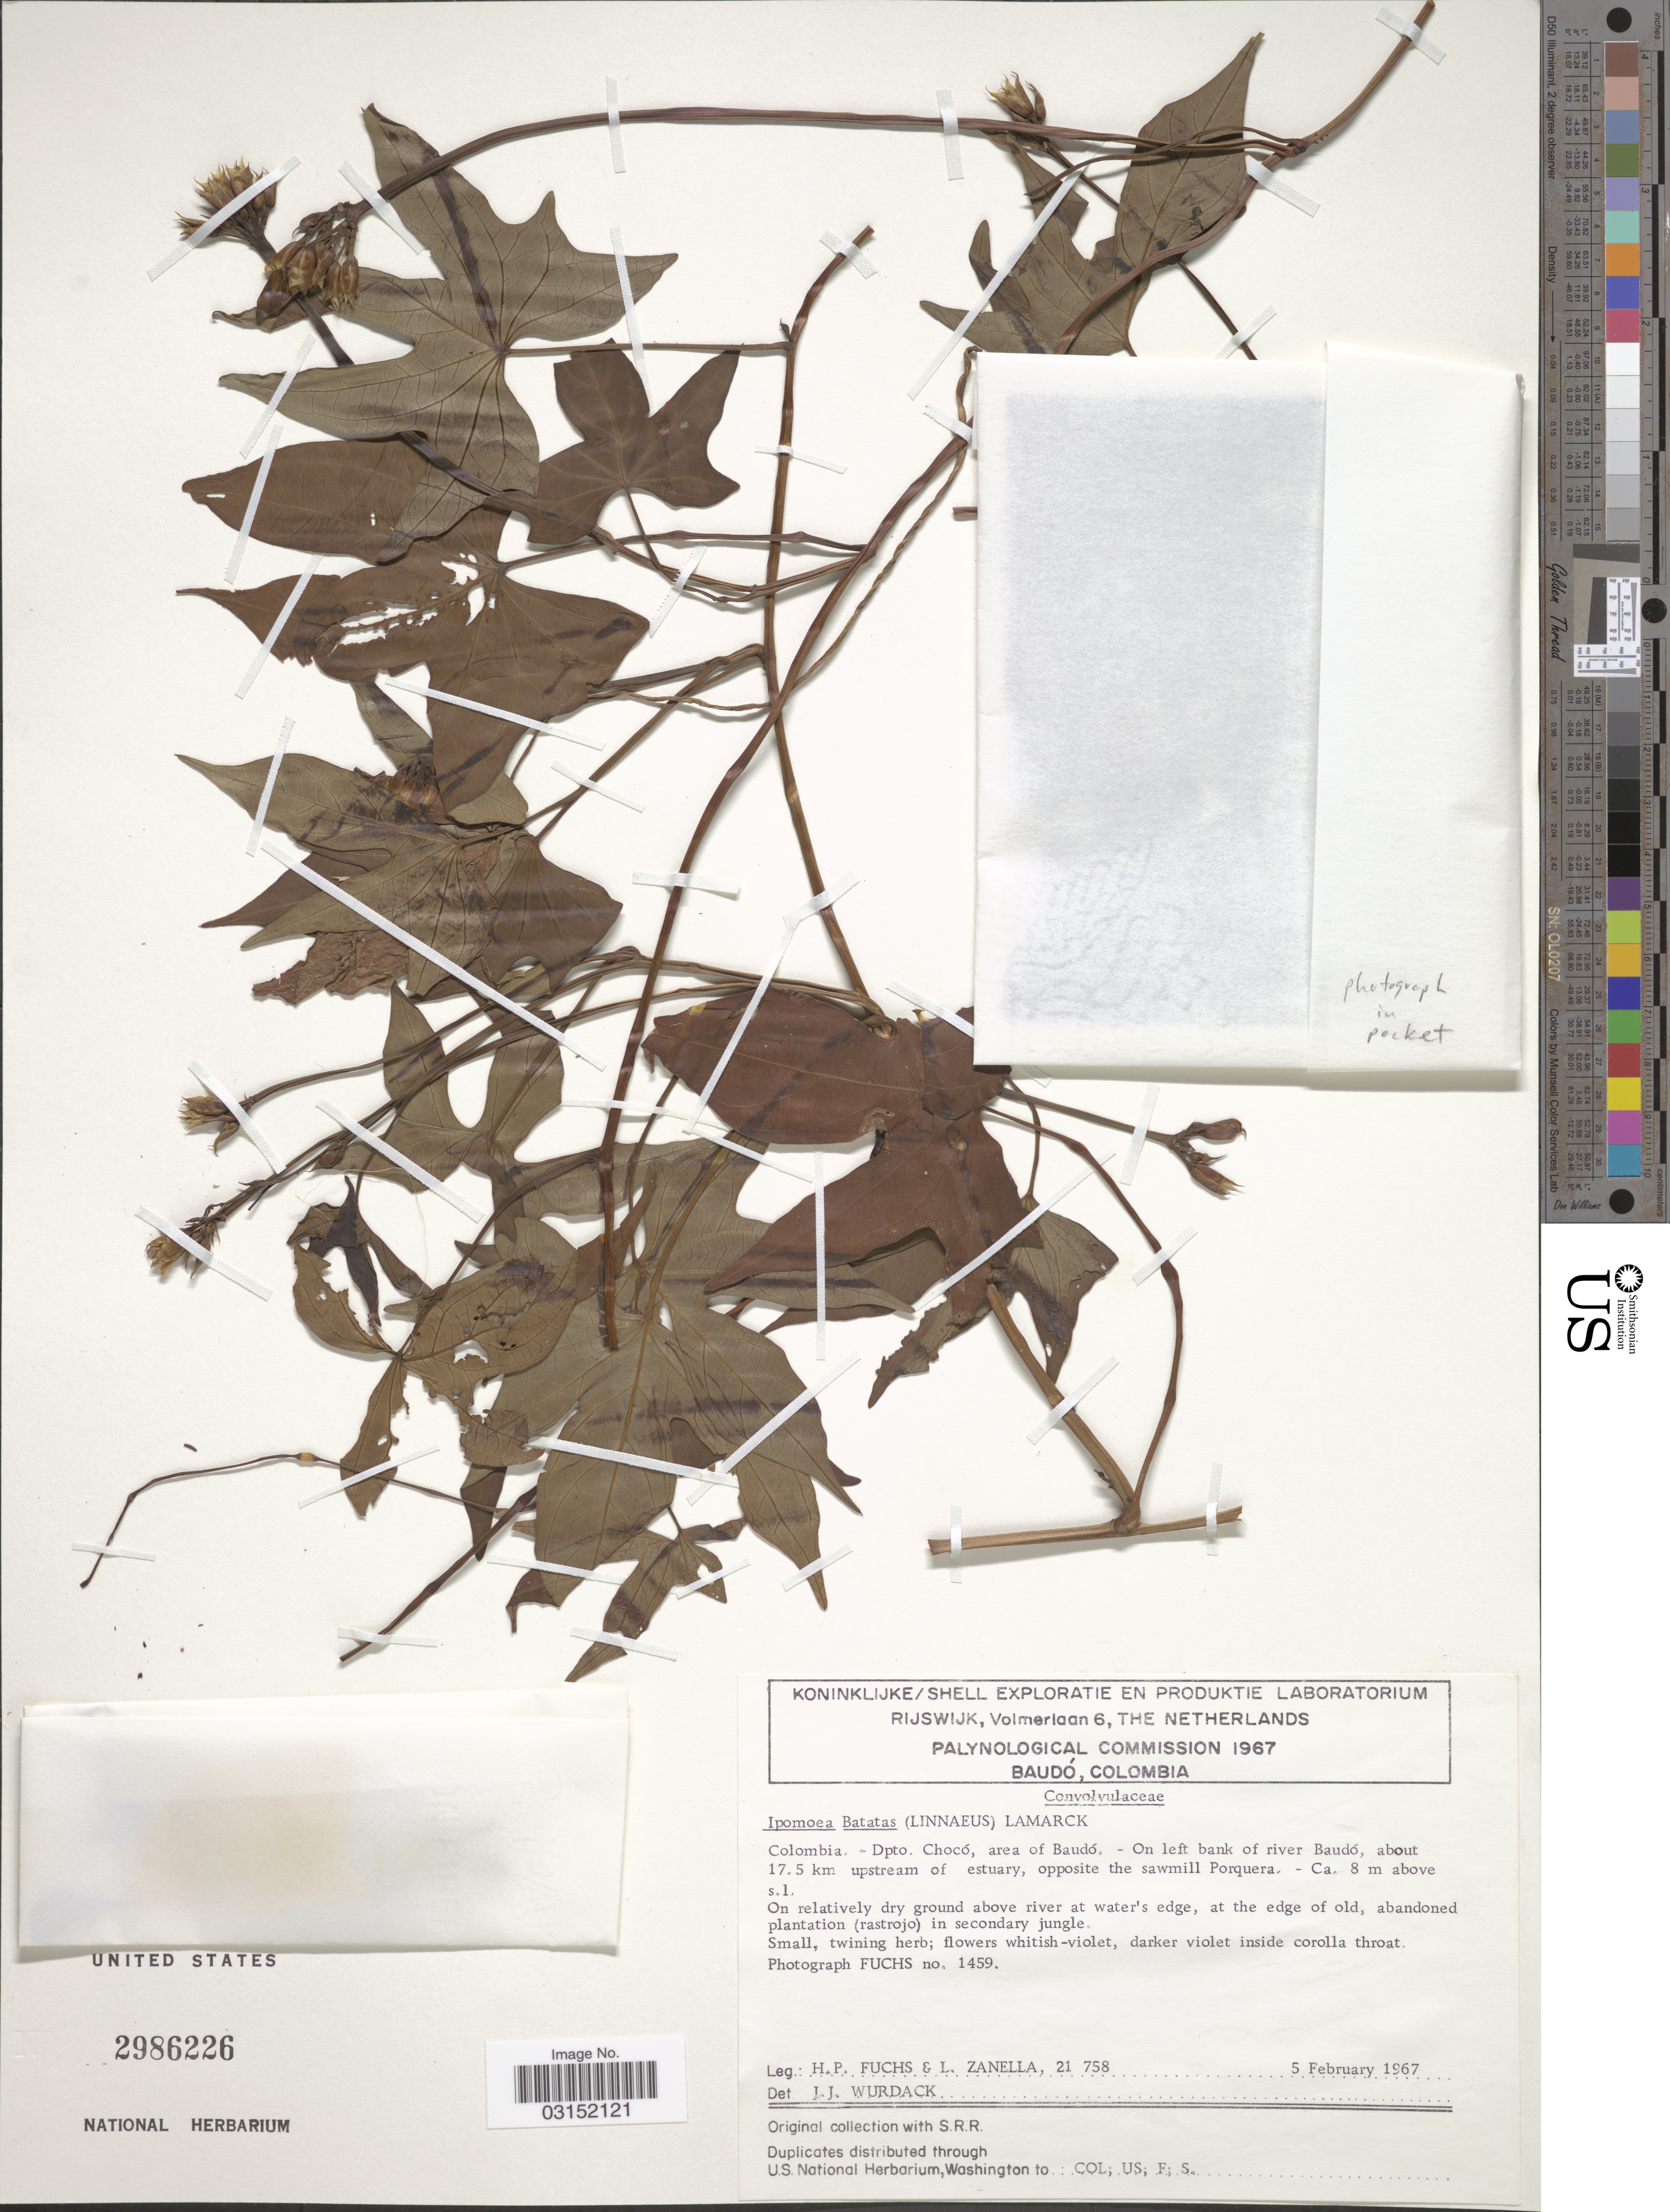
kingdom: Plantae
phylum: Tracheophyta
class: Magnoliopsida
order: Solanales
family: Convolvulaceae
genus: Ipomoea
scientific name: Ipomoea batatas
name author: (L.) Lam.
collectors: H. P. Fuchs & L. Zanella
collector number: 21758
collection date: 1967-02-05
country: Colombia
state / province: Chocó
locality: Dpto. Chocó, area of Baudó. - On left bank of river Baudó, about 17.5 km upstream of estuary, opposite the sawmill Porquera. - Ca. 8 m above s.l.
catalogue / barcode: US 2986226